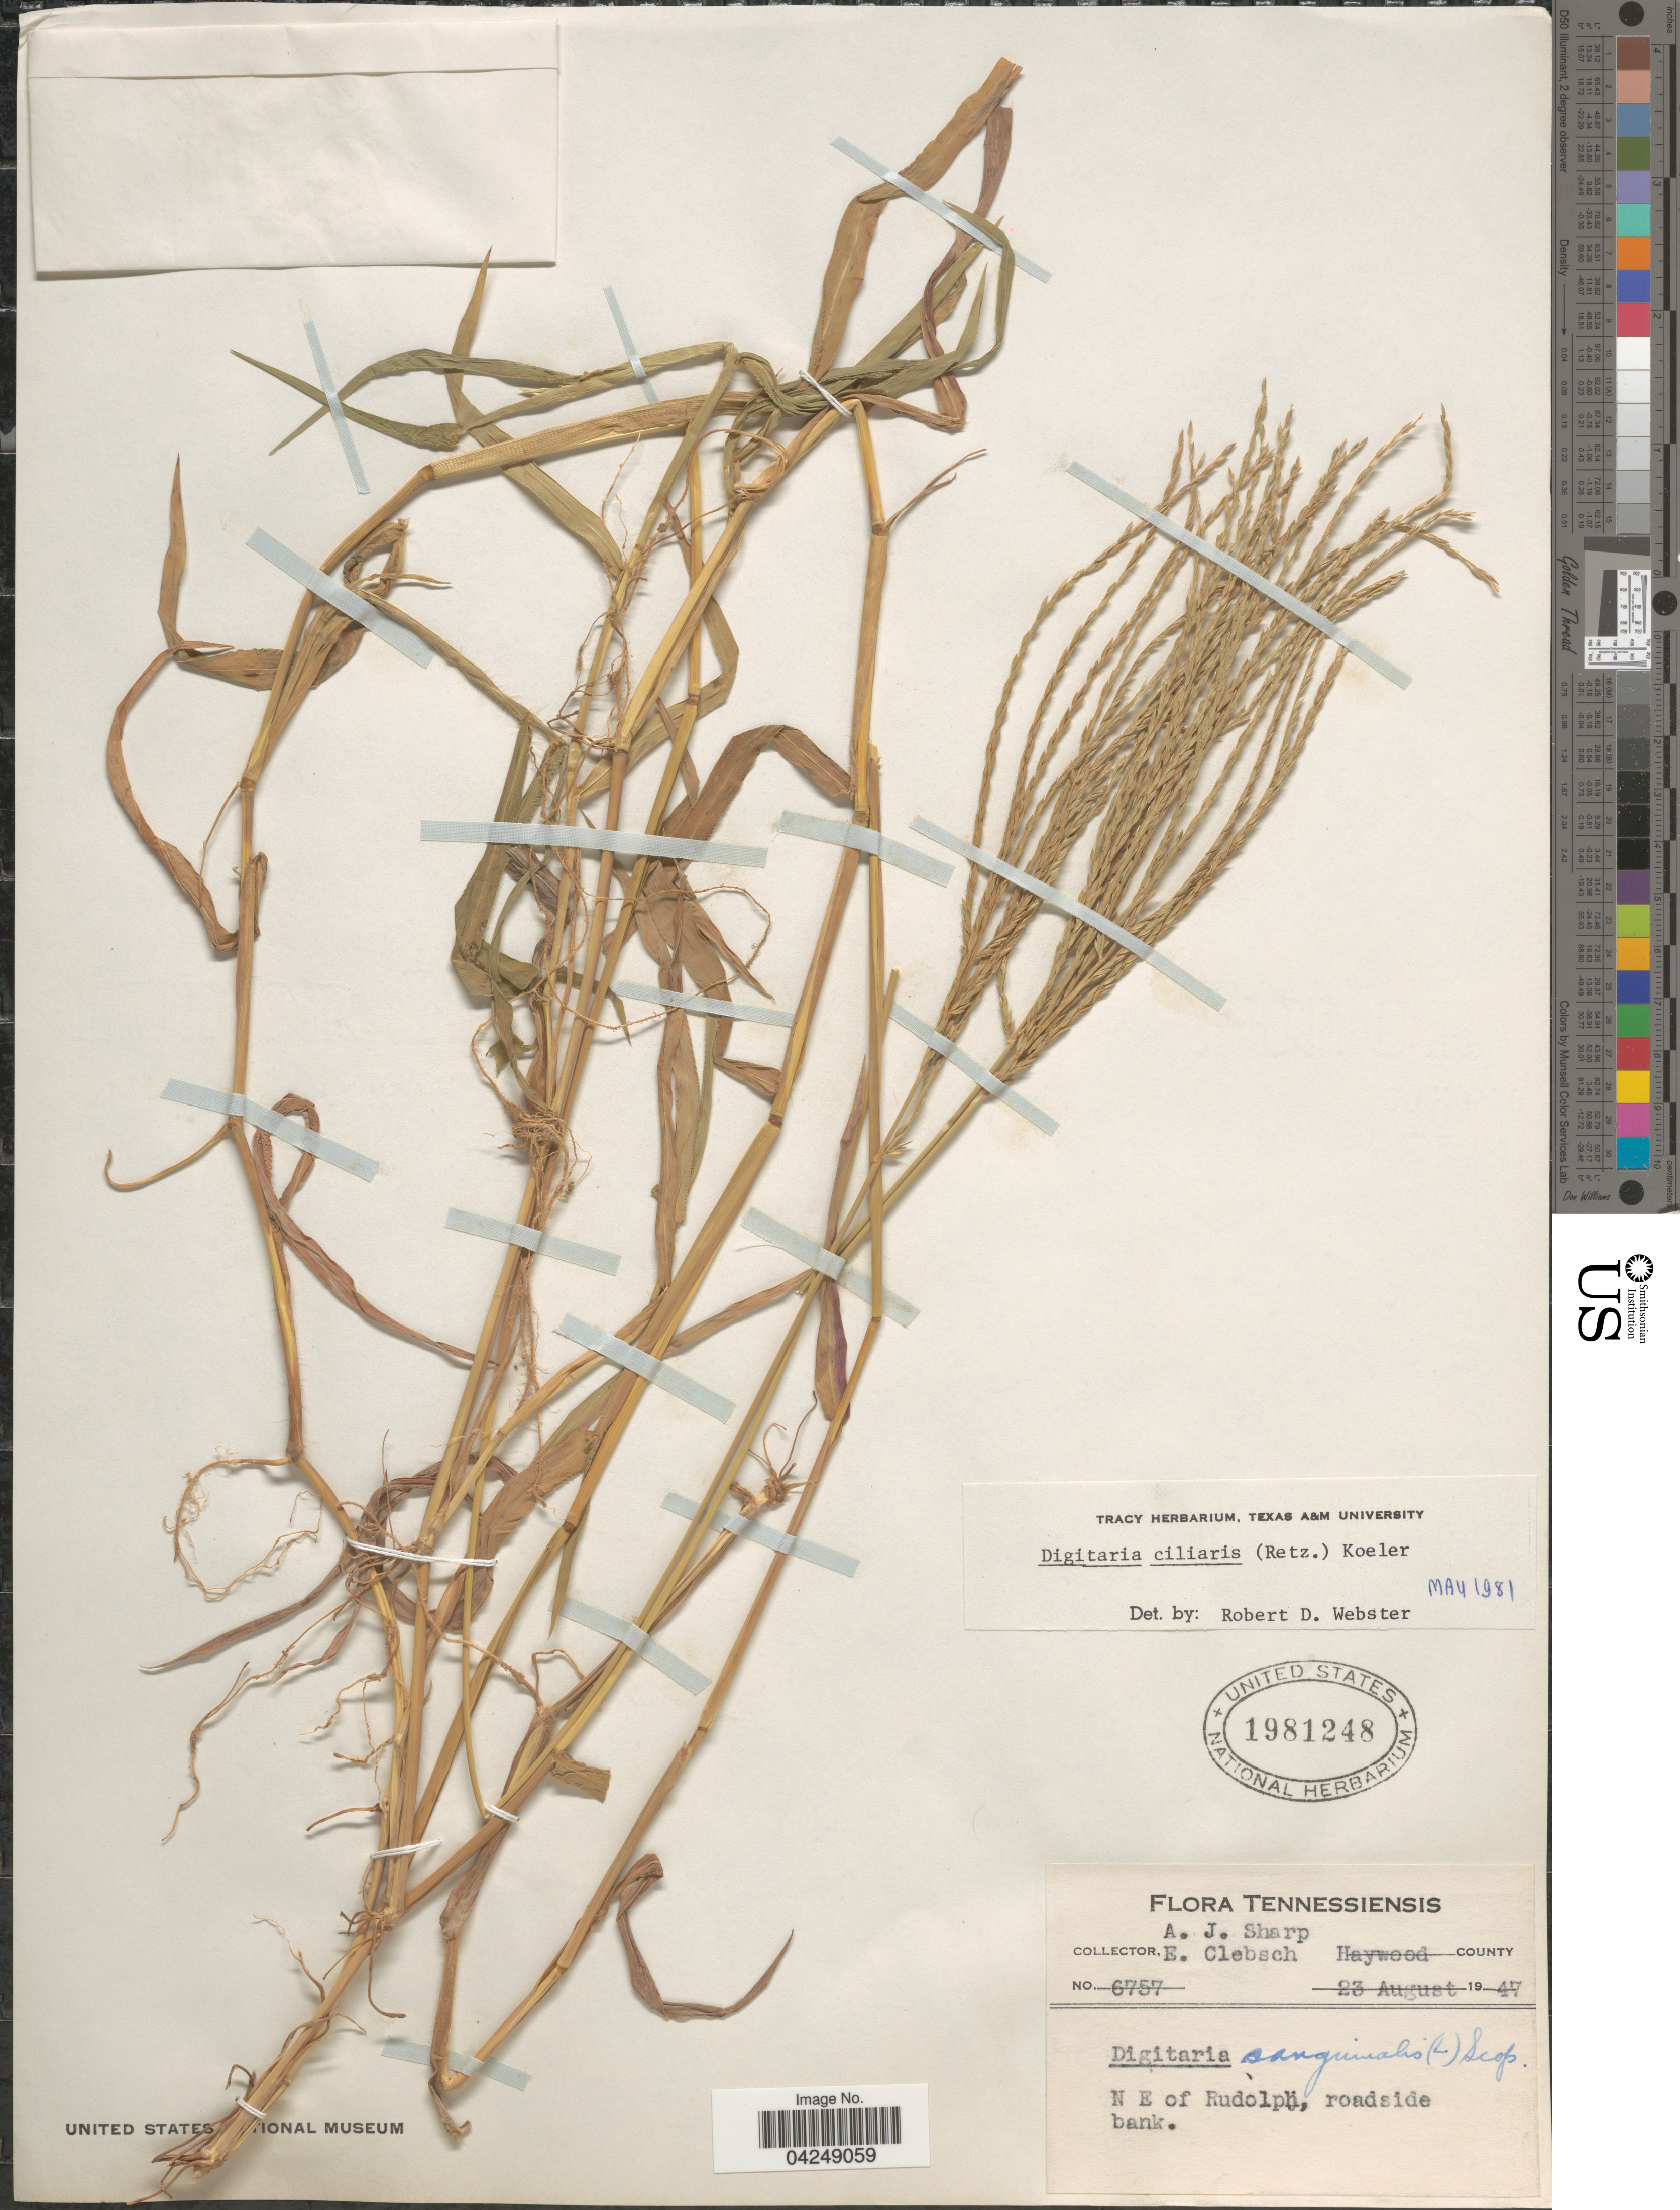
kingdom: Plantae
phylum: Tracheophyta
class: Liliopsida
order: Poales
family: Poaceae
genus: Digitaria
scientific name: Digitaria ciliaris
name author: (Retz.) Koeler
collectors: A. J. Sharp & E. Clebsch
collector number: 6757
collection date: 1947-08-23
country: United States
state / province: Tennessee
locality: Haywood County. N E of Rudolph, roadside bank.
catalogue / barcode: US 1981248